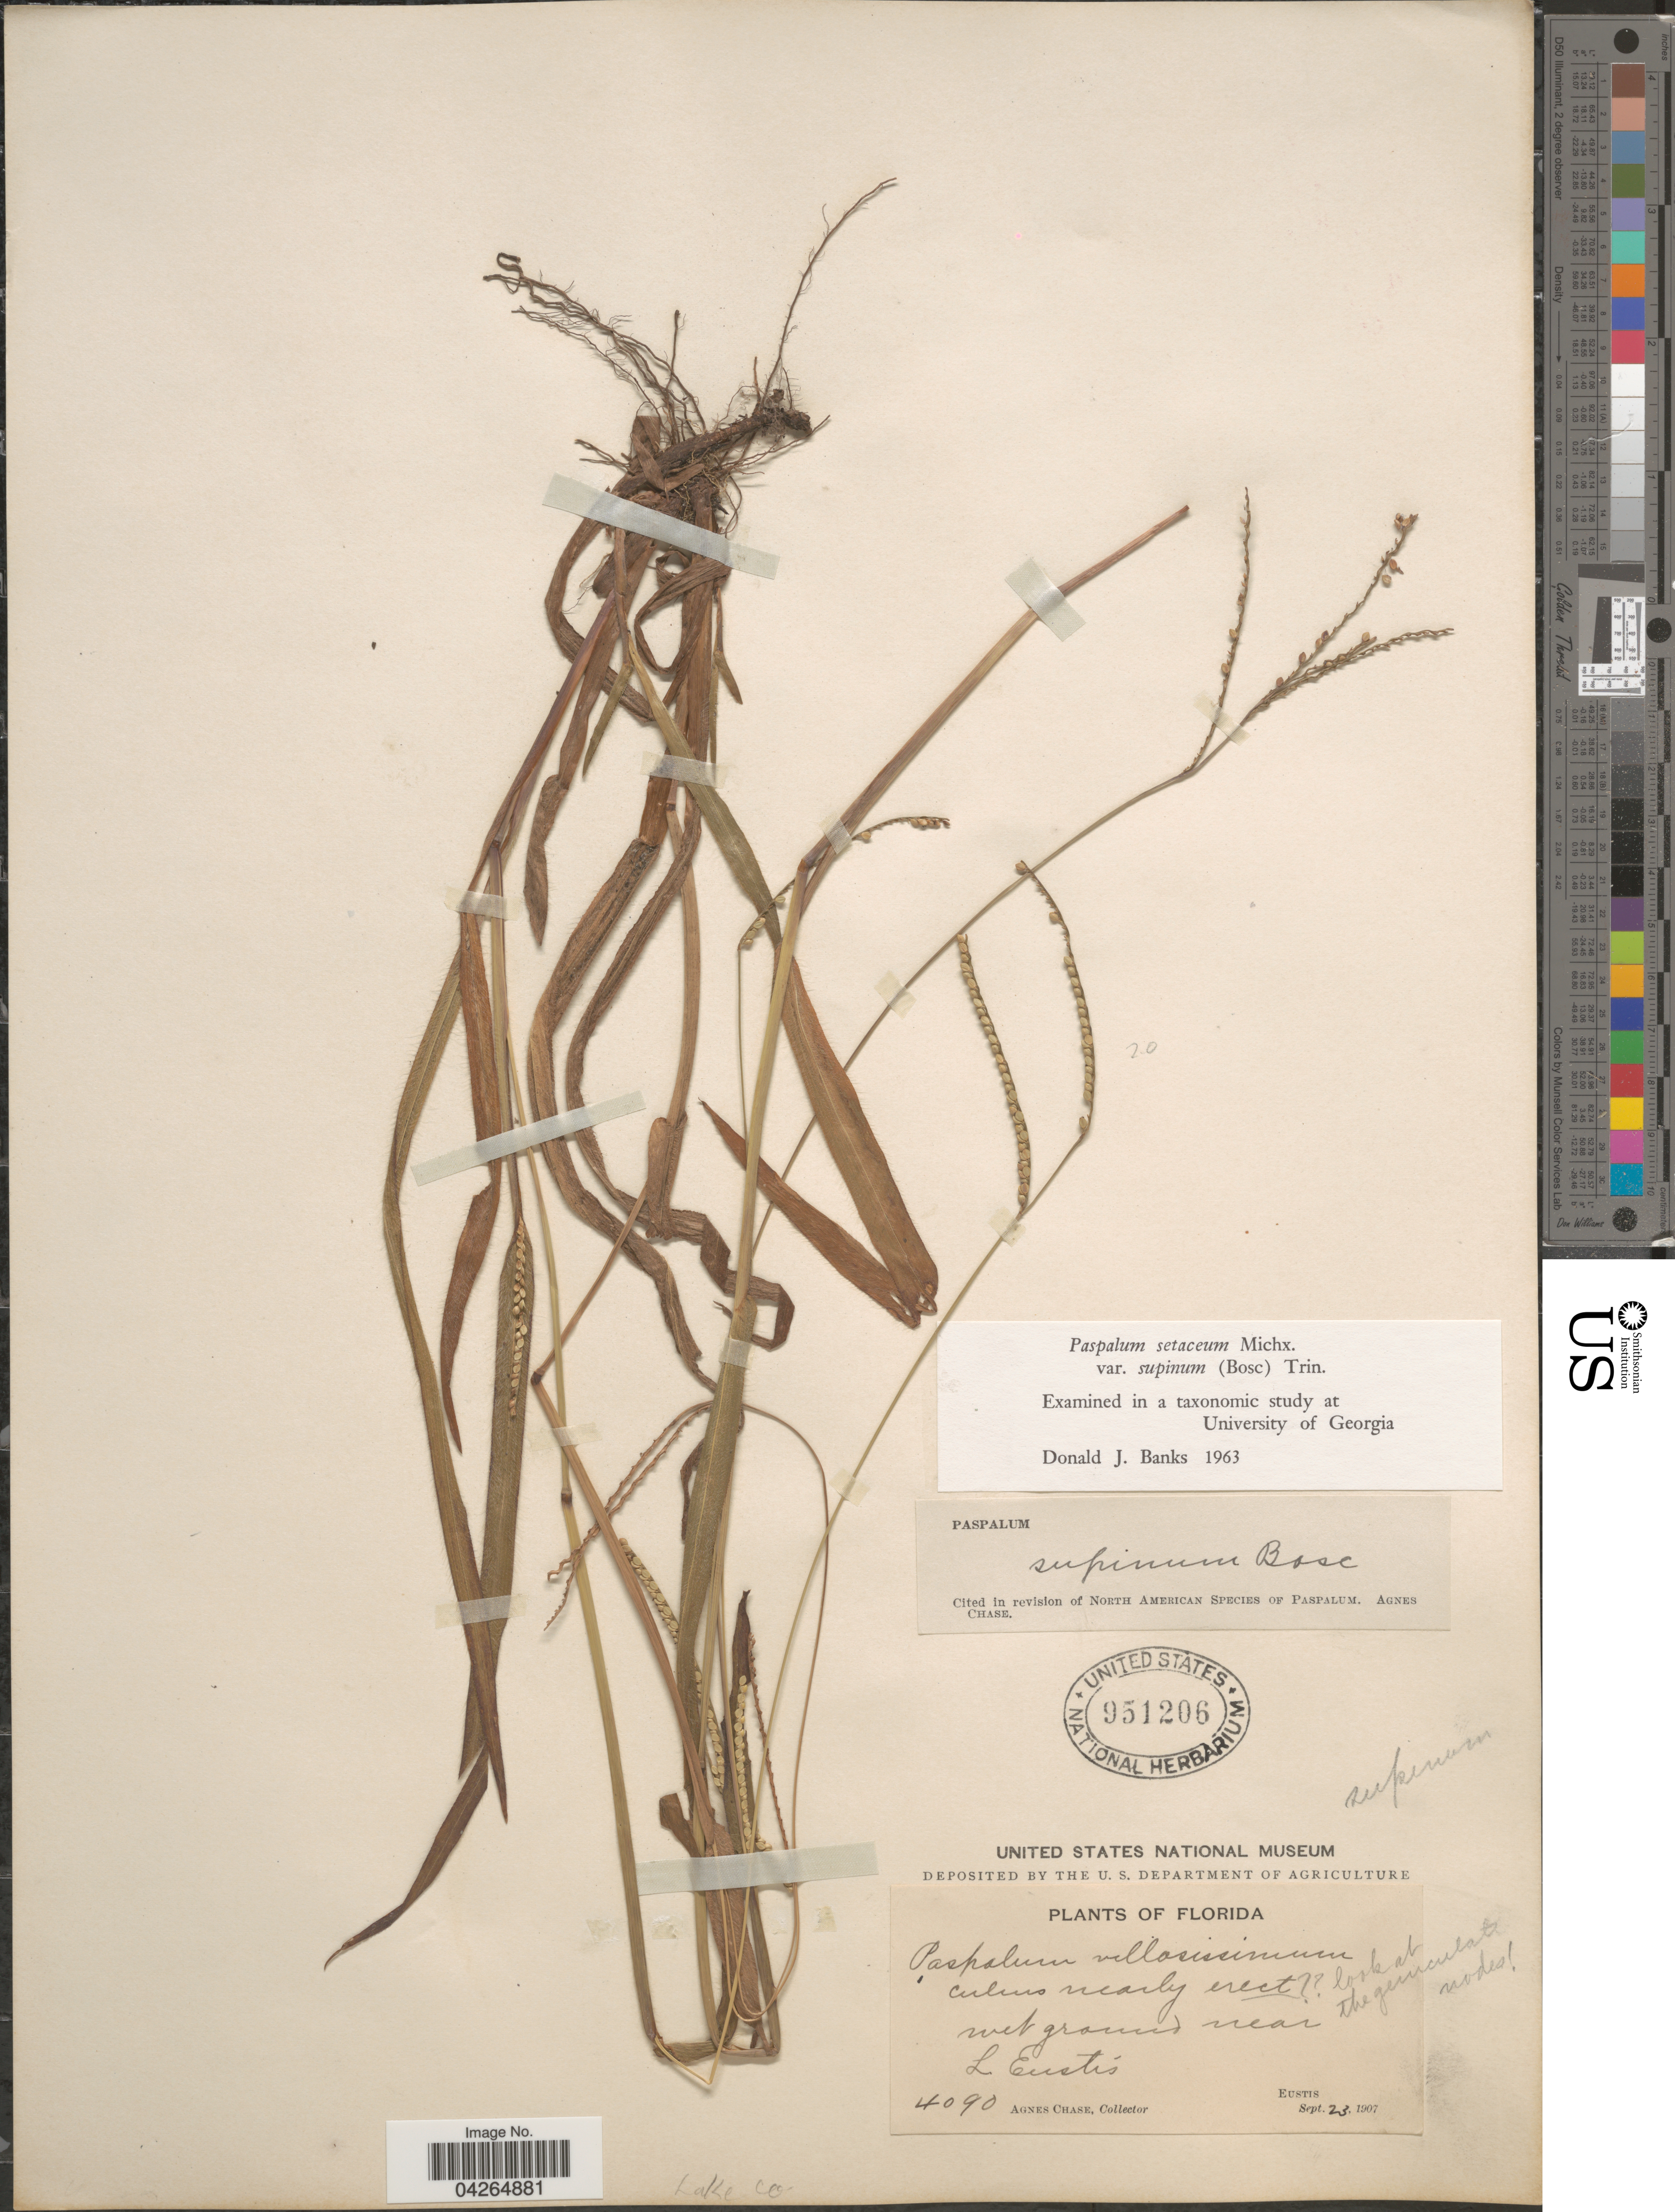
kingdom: Plantae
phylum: Tracheophyta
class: Liliopsida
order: Poales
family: Poaceae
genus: Paspalum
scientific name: Paspalum setaceum var. supinum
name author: (Bosc ex Poir.) Trin.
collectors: A. Chase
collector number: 4090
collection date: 1907-09-23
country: United States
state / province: Florida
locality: West ground near L. Eustís. Eustis. Lake Co.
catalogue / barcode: US 951206